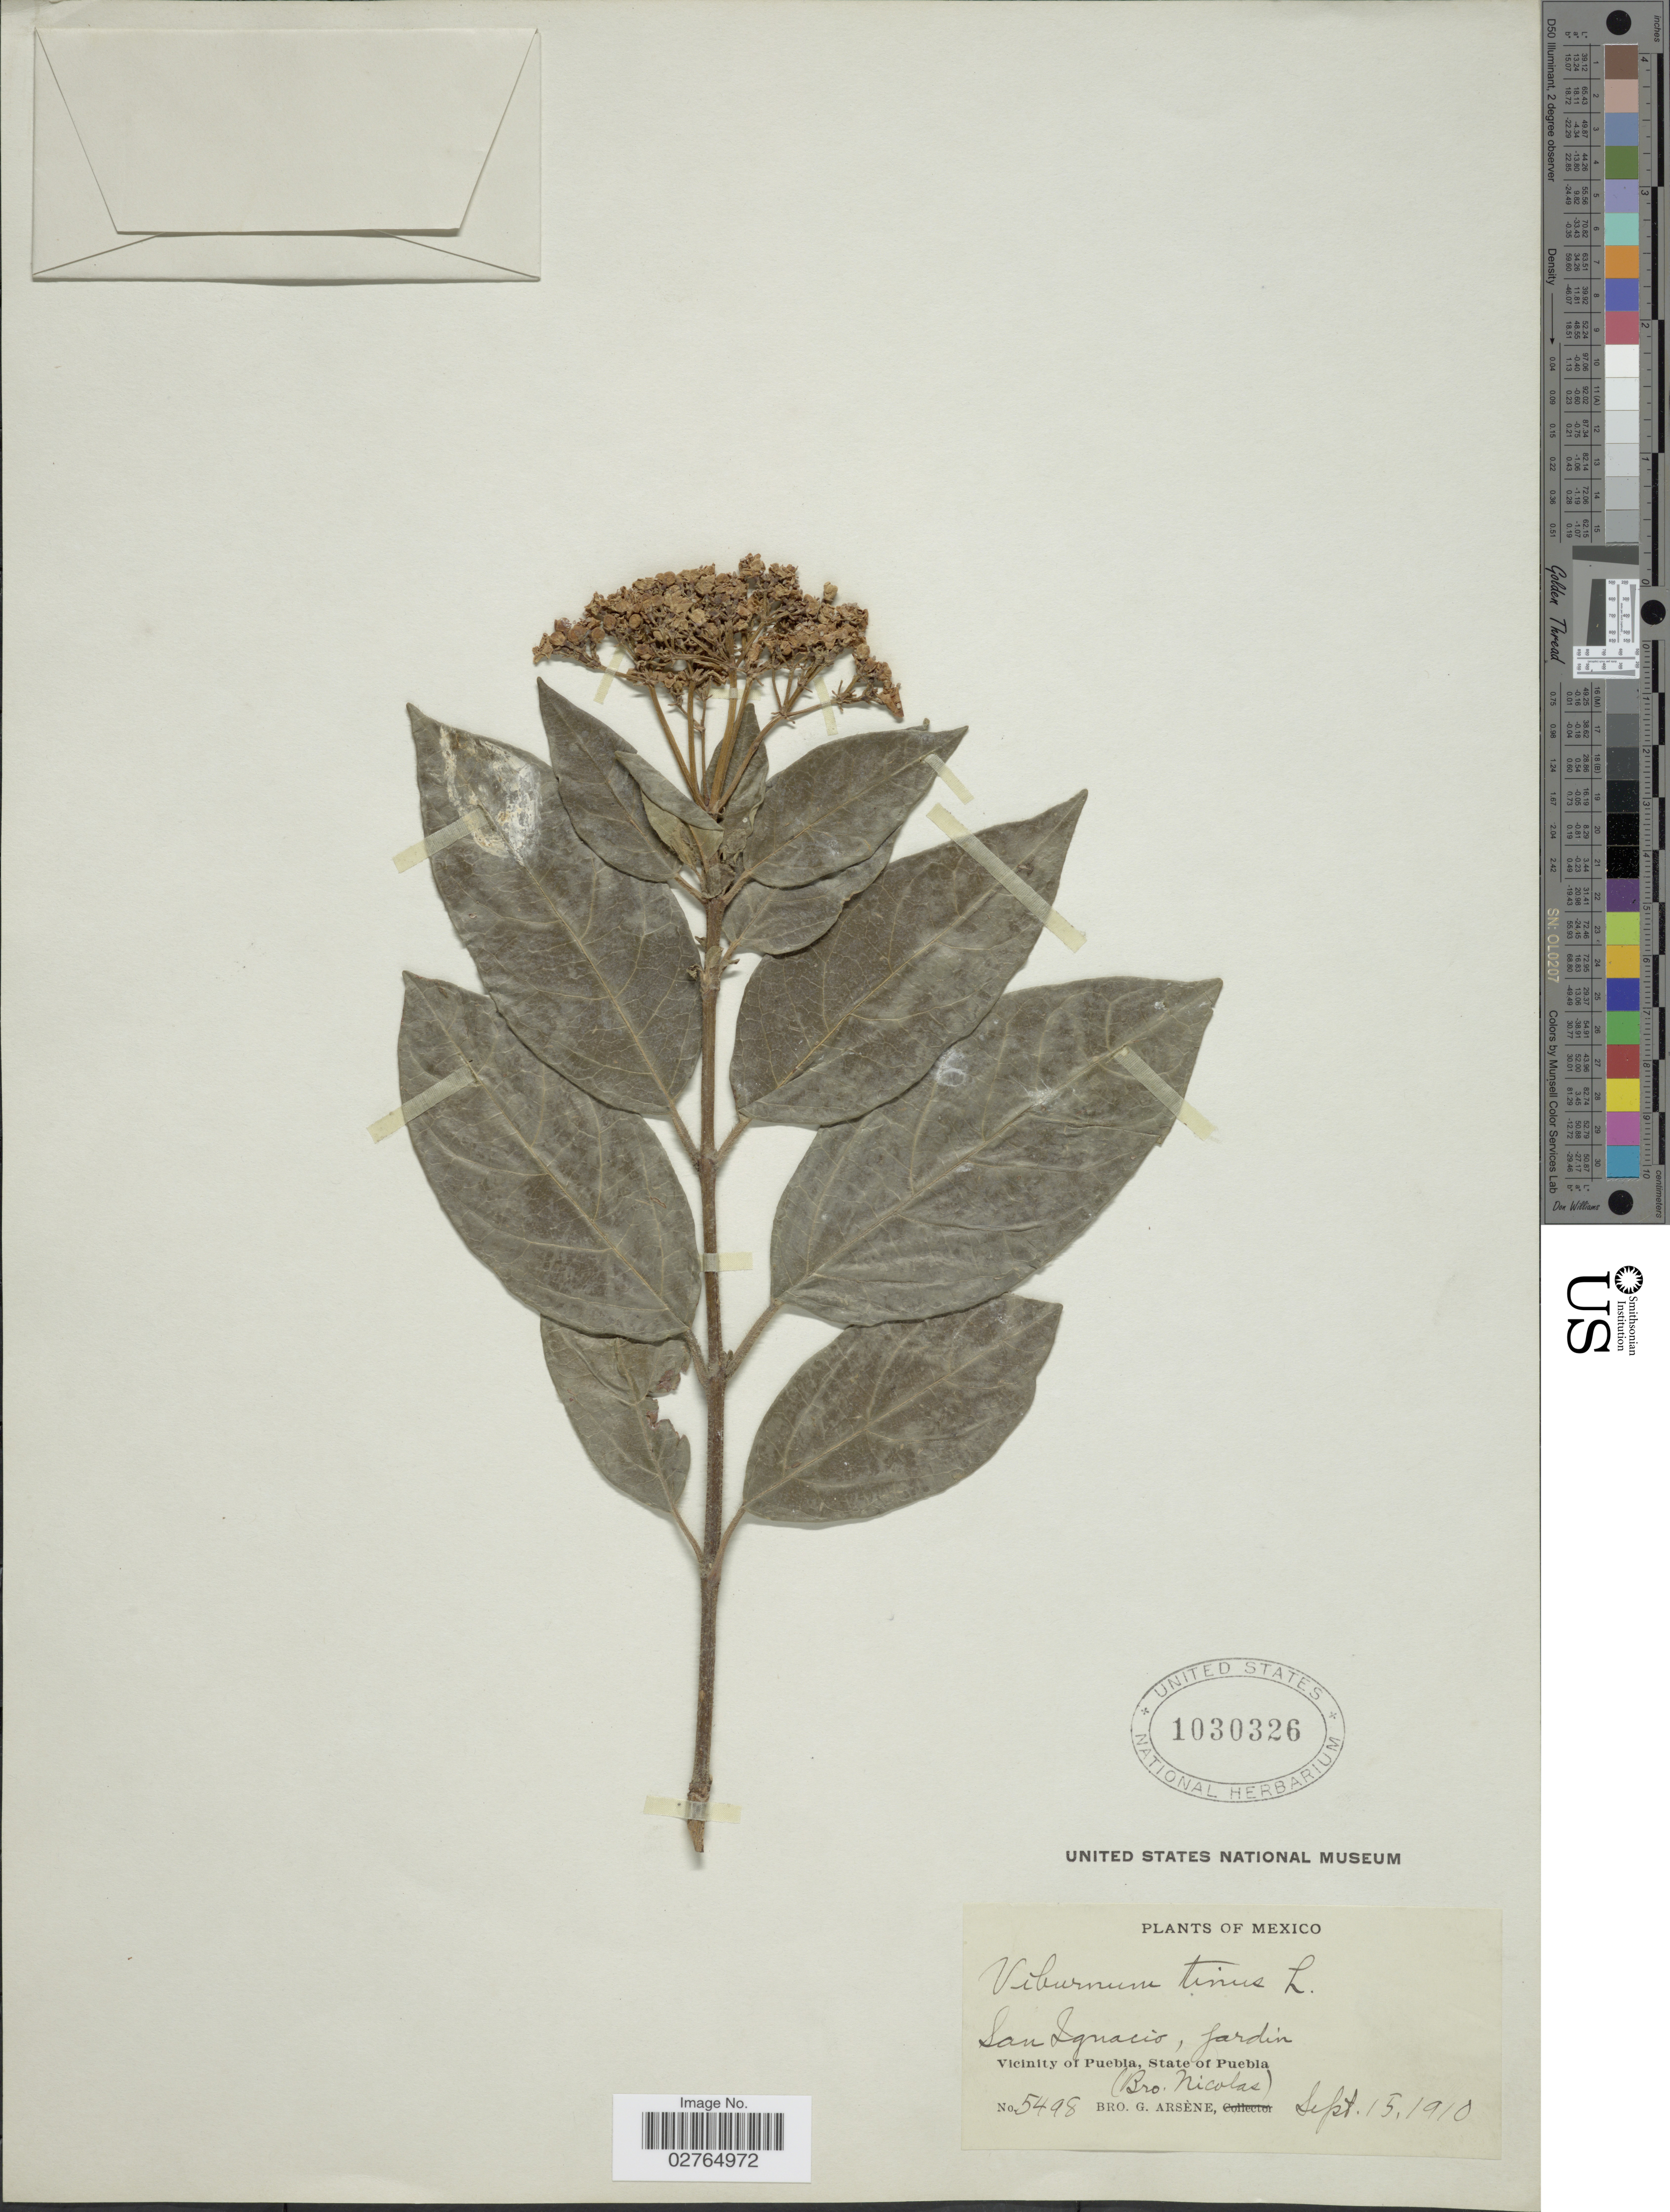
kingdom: Plantae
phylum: Tracheophyta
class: Magnoliopsida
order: Dipsacales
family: Viburnaceae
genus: Viburnum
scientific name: Viburnum tinus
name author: L.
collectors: Bro. Nicolas & Bro. G. Arsène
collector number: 5498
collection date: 1910-09-15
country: Mexico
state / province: Puebla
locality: San Ignacio, Jardin. Vicinity of Puebla.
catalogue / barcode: US 1030326